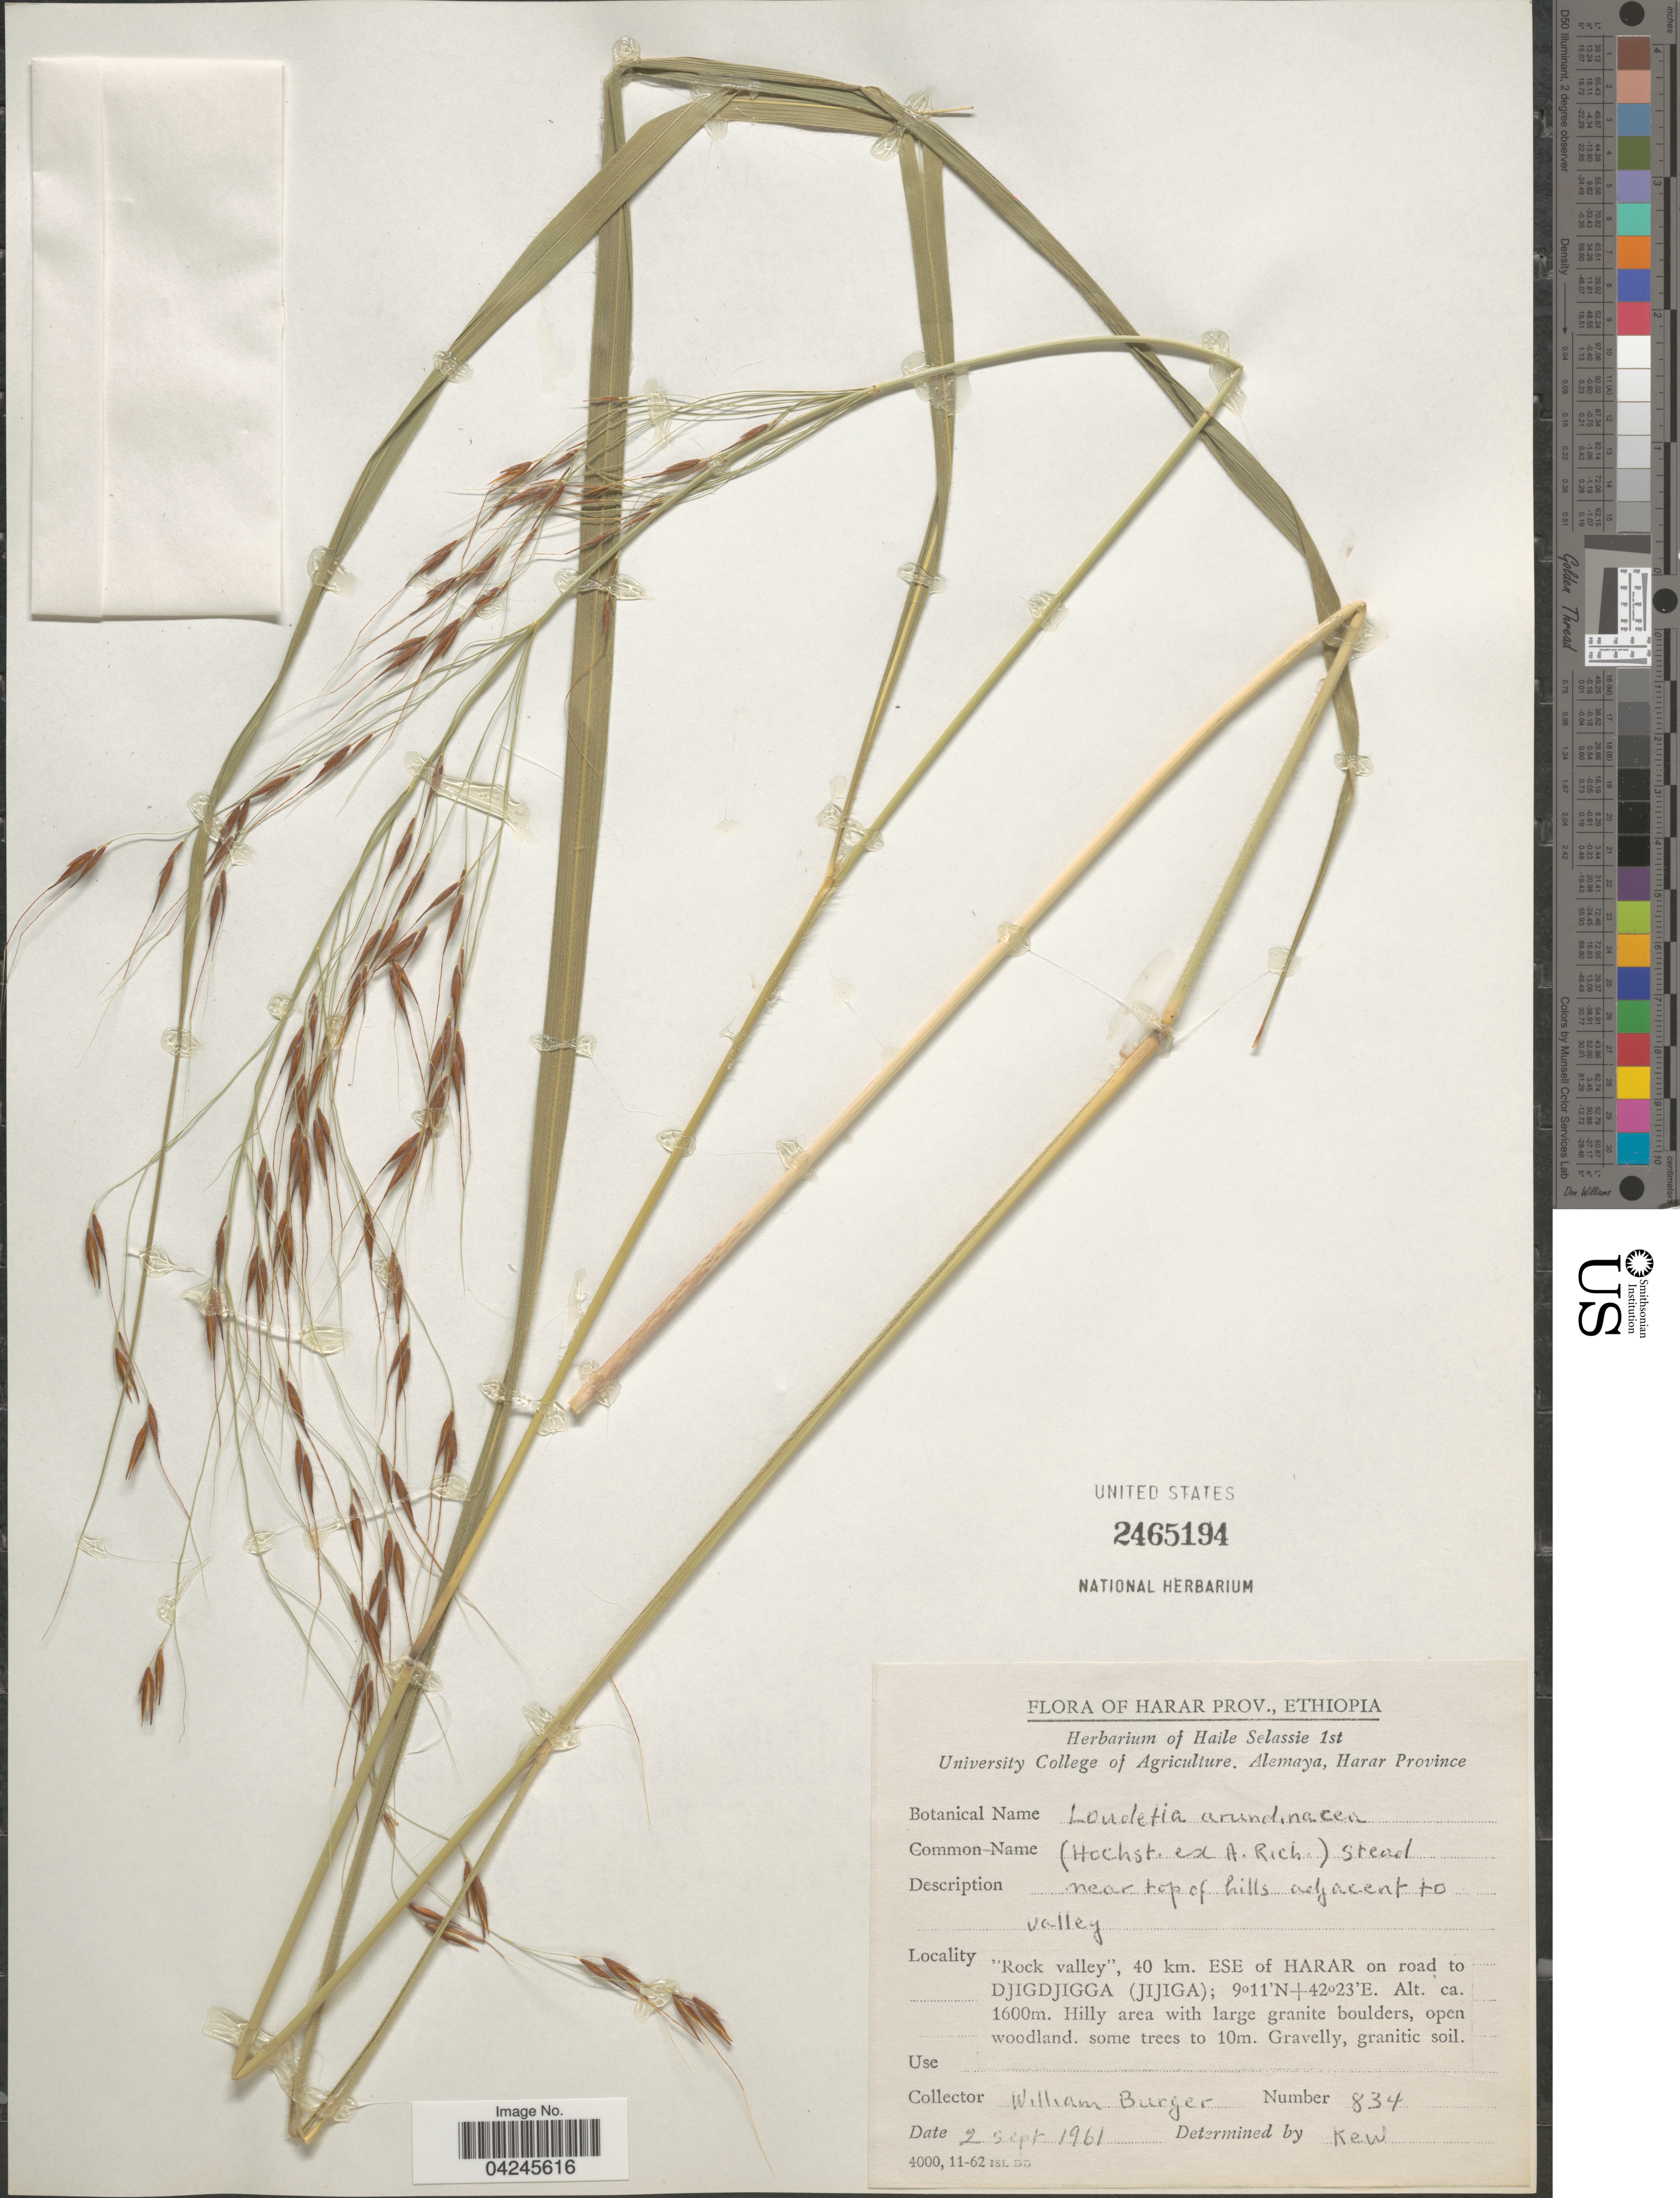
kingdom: Plantae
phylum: Tracheophyta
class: Liliopsida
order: Poales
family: Poaceae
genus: Loudetia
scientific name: Loudetia arundinacea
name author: (Hochst. ex A. Rich.) Steud.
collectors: W. Burger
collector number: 834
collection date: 1961-09-02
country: Ethiopia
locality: Harar Prov. Near top of hills adjacent to valley. "Rock valley", 40 km. ESE of Harar on road to Djigdjigga (Jijiga).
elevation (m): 1600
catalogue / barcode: US 2465194